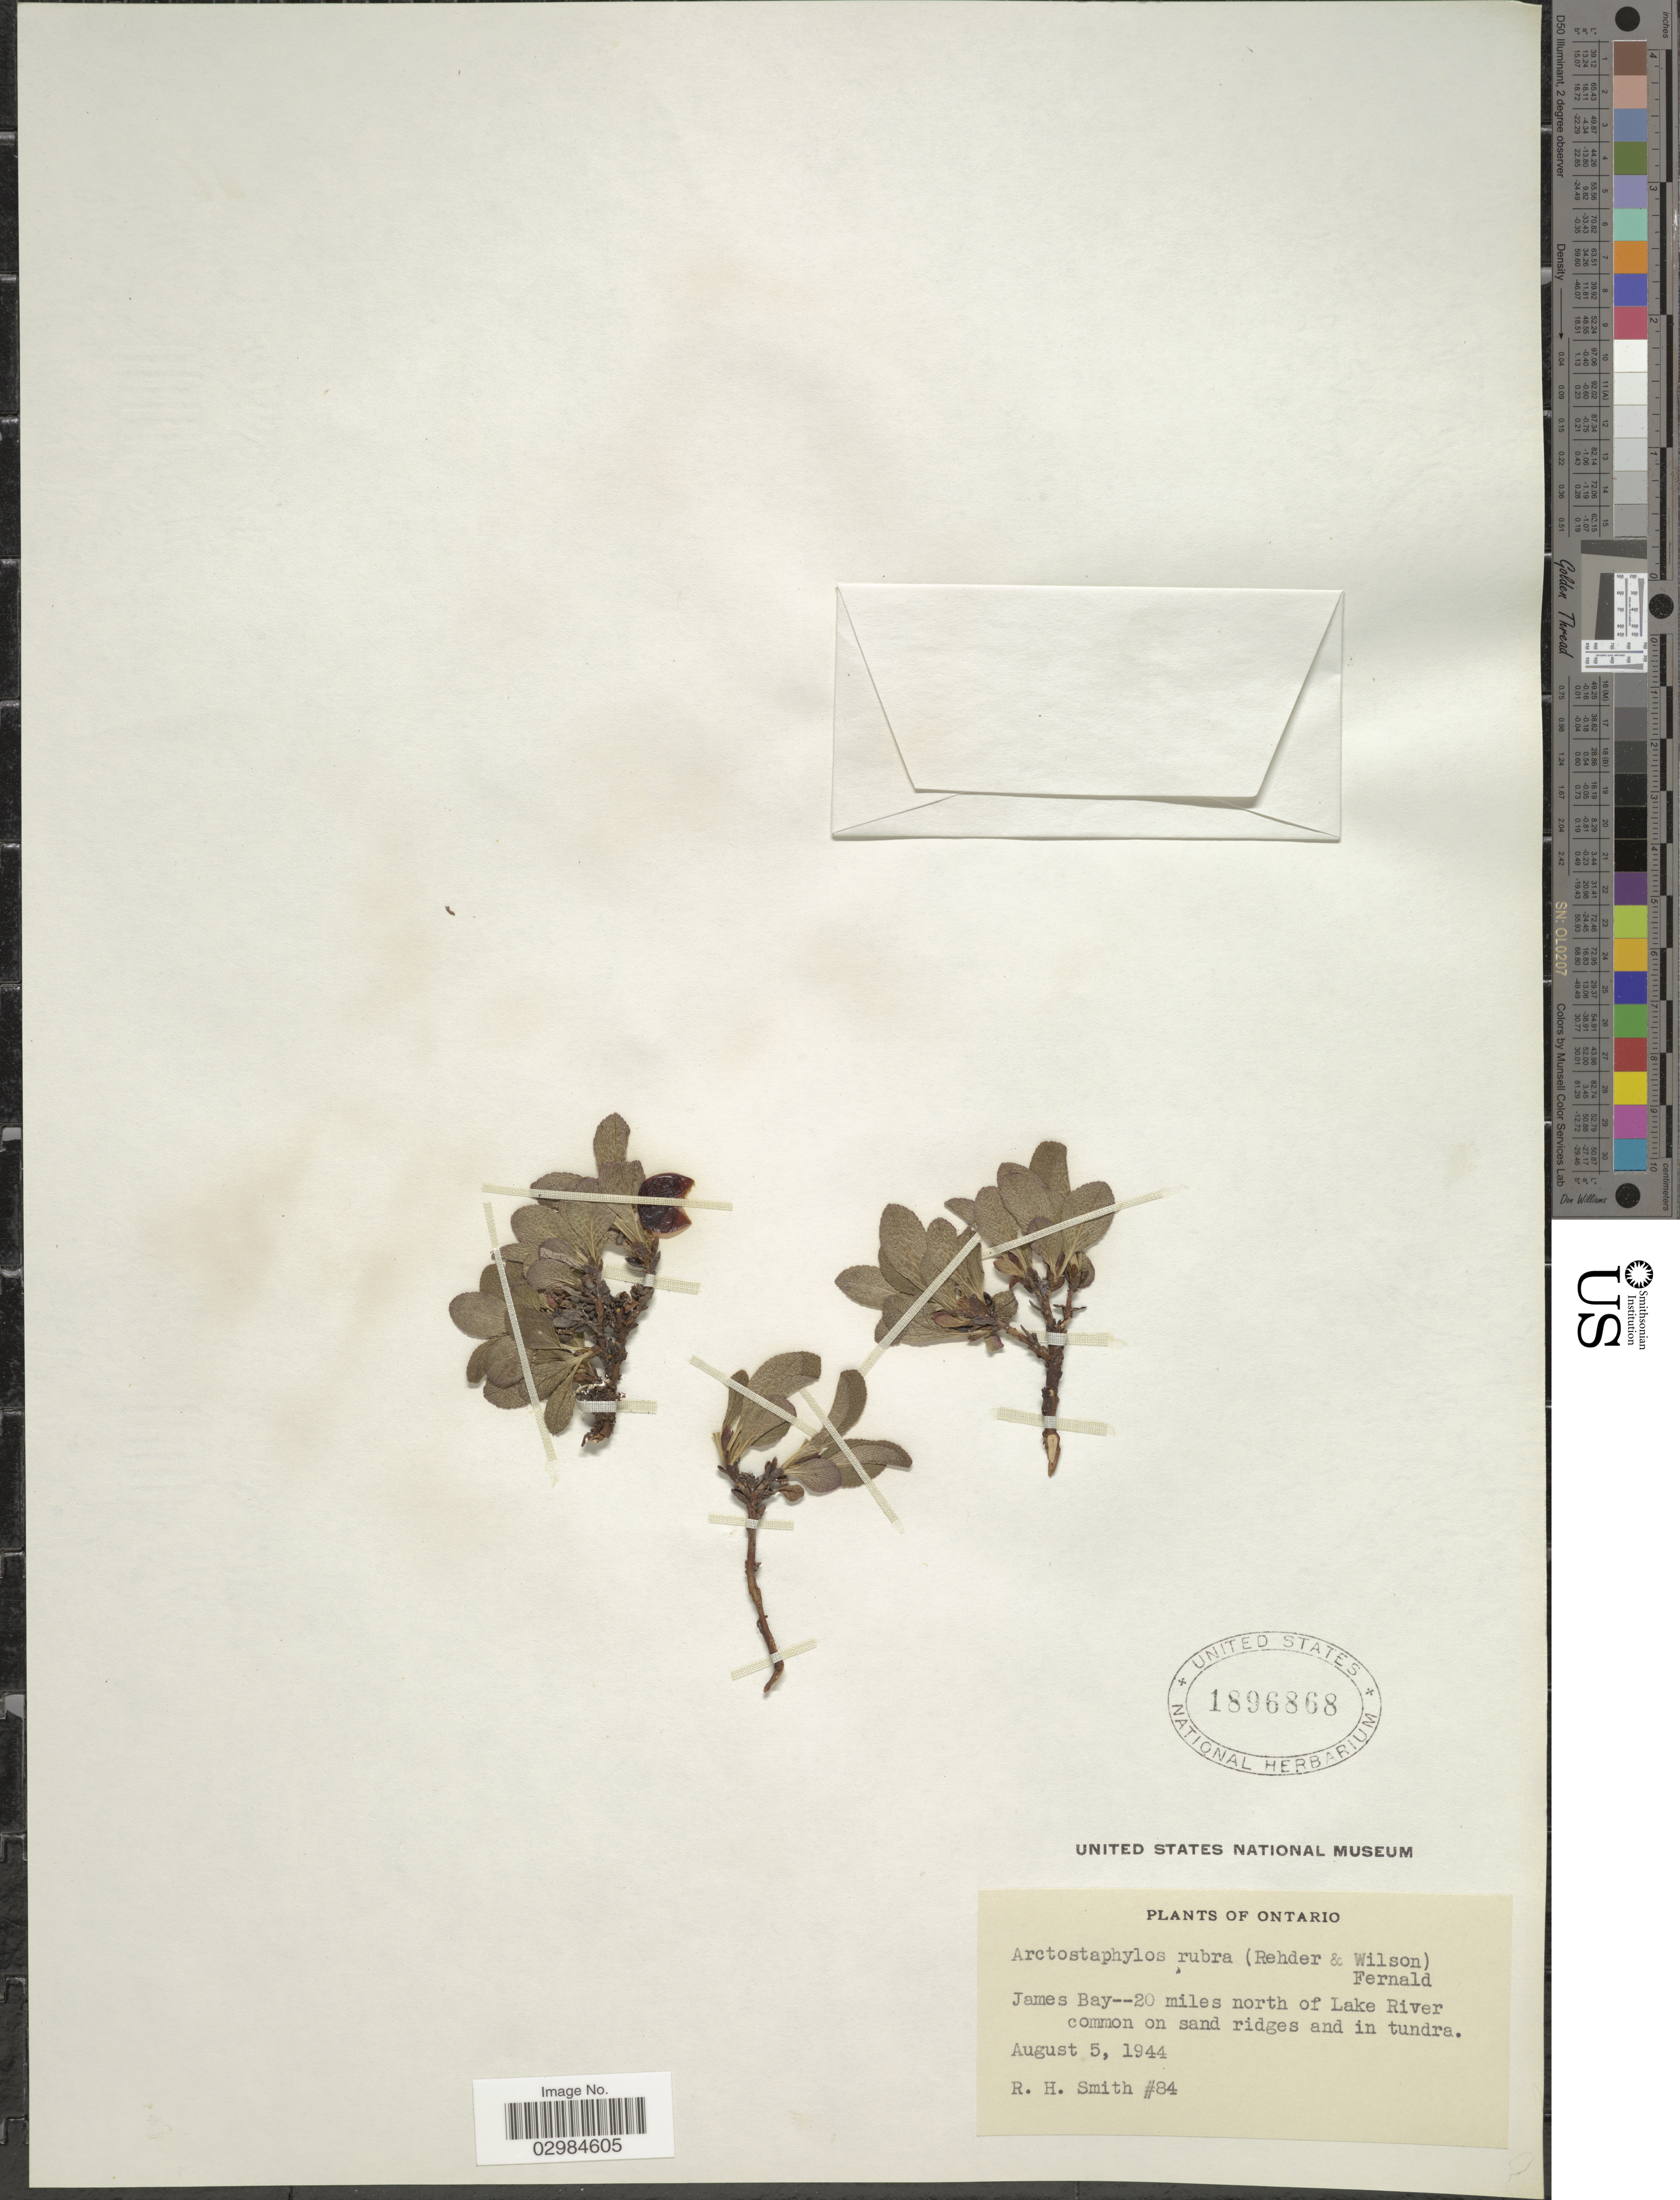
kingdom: Plantae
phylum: Tracheophyta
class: Magnoliopsida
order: Ericales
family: Ericaceae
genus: Arctostaphylos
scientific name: Arctostaphylos rubra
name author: (Rehder & E.H. Wilson) Fernald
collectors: R. H. Smith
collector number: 84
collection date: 1944-08-05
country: Canada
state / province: Ontario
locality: James Bay--20 miles north of Lake River.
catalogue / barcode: US 1896868